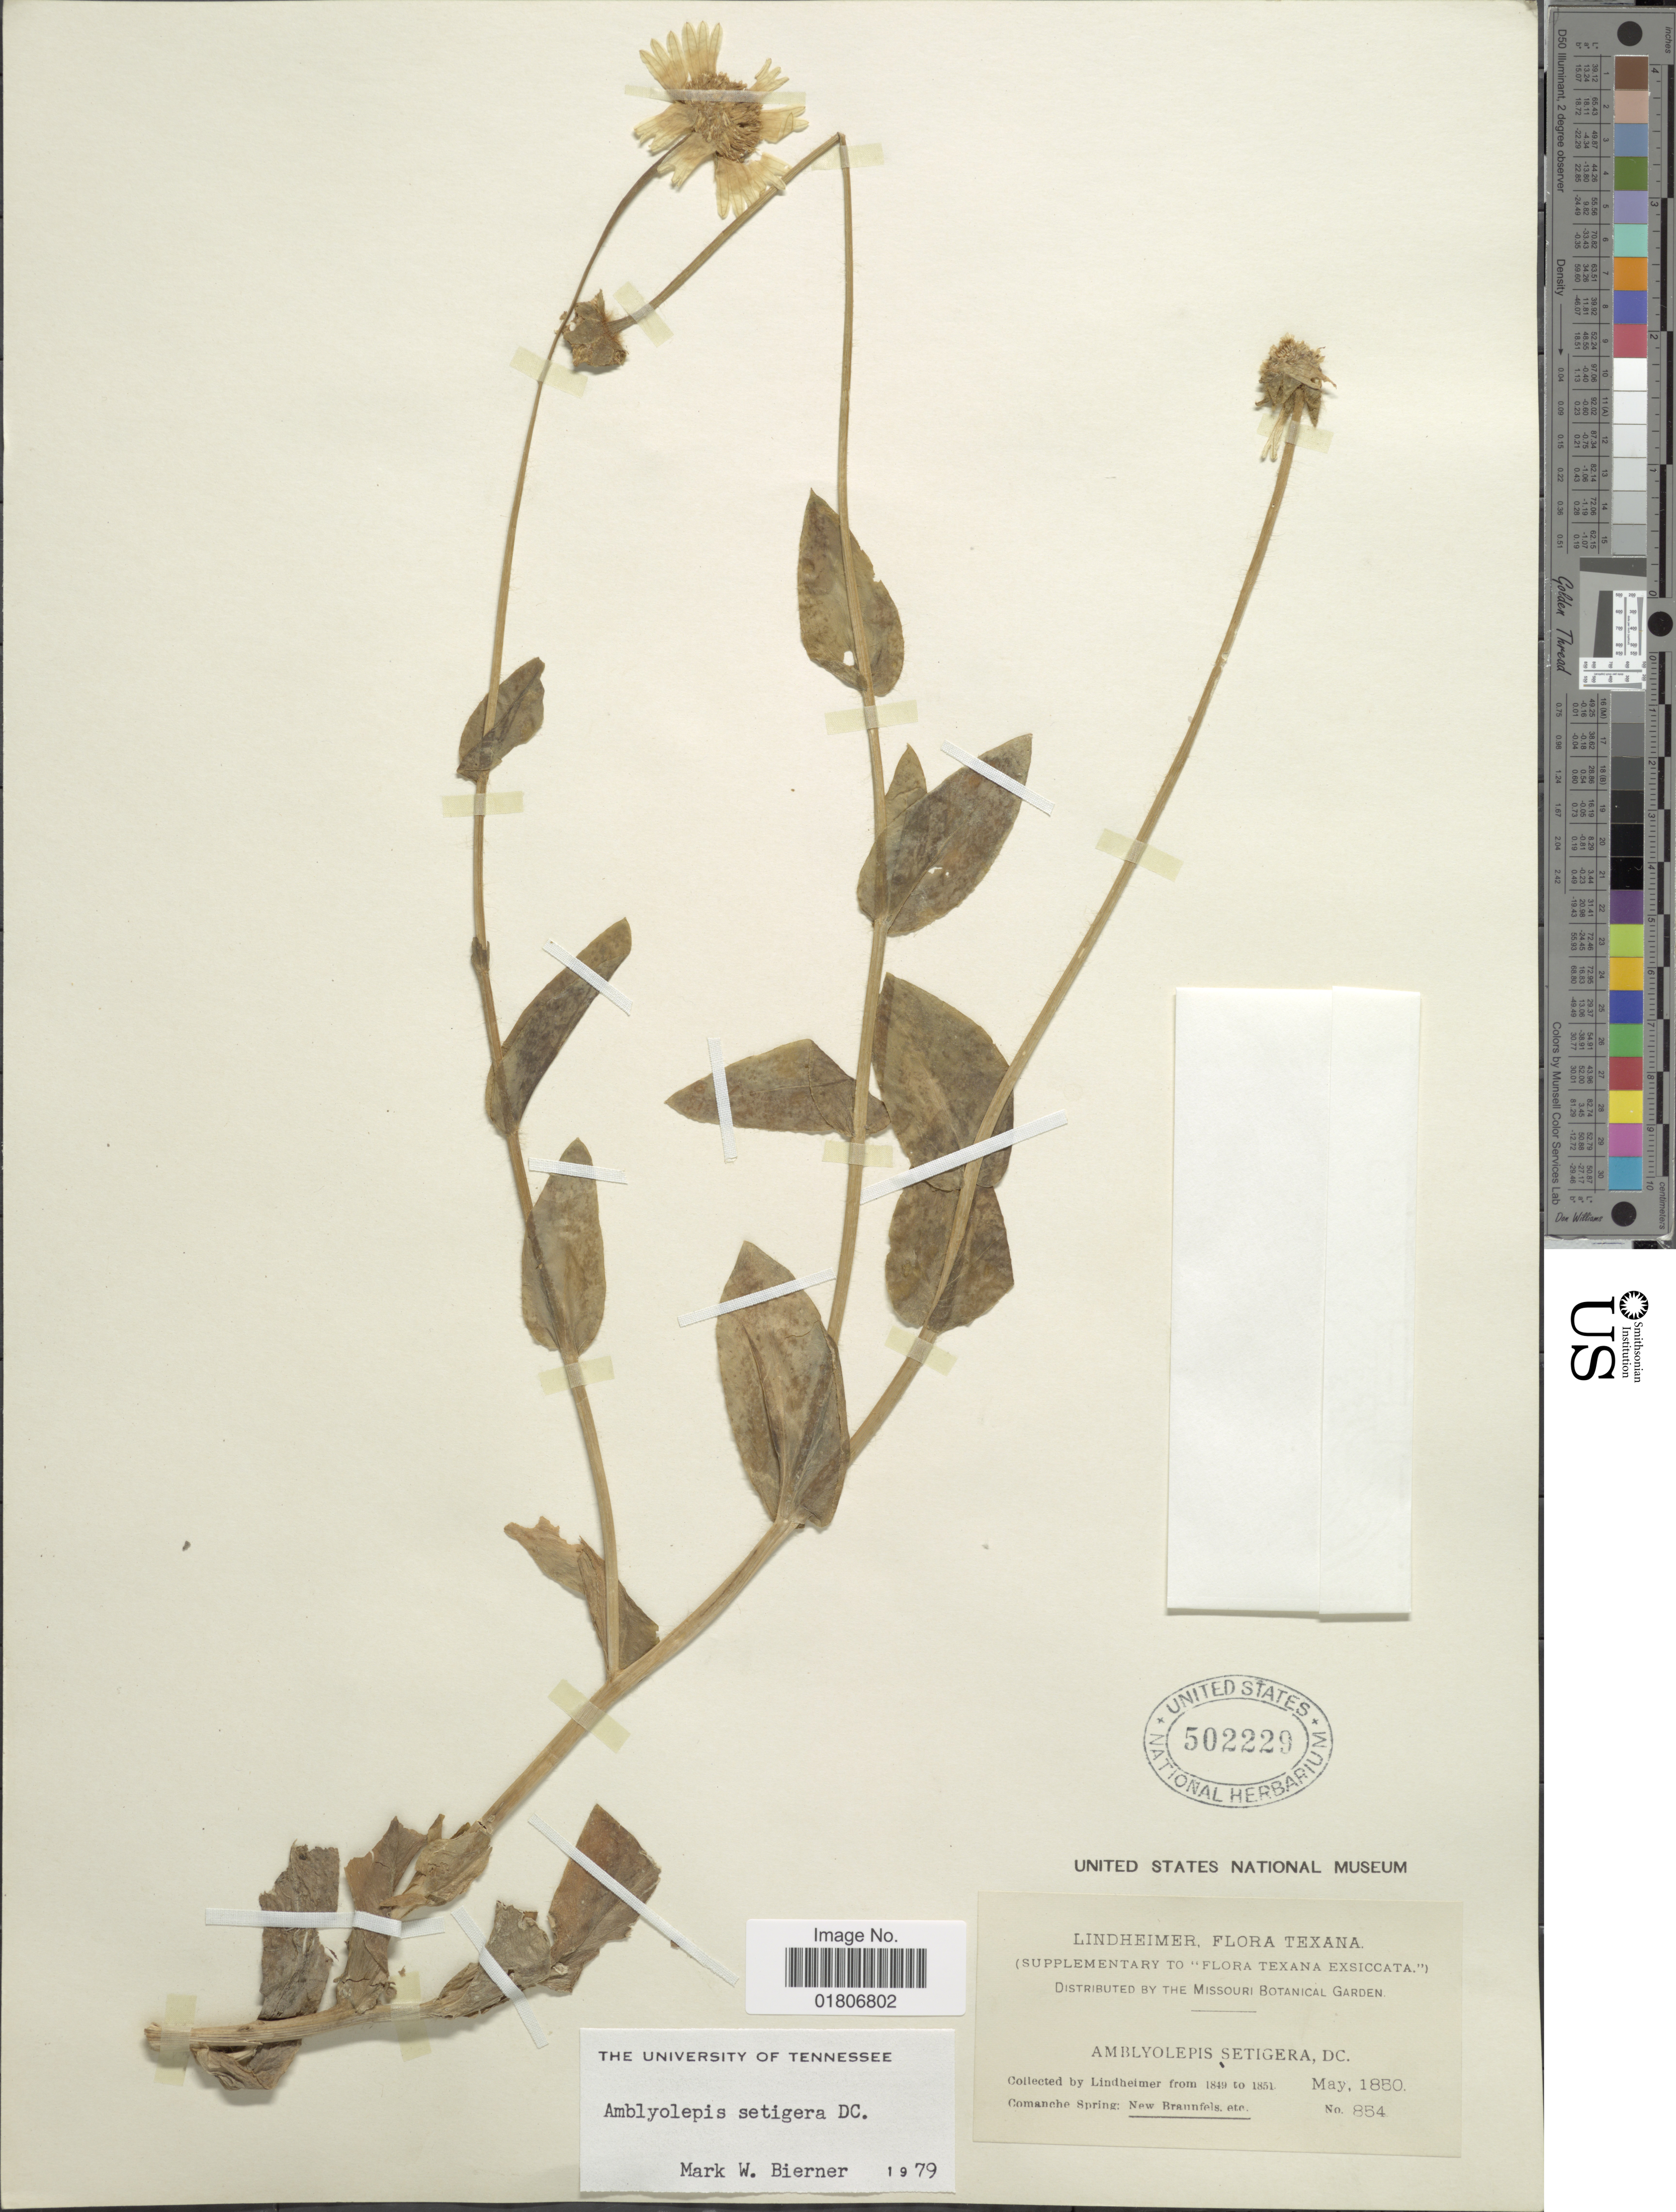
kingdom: Plantae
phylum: Tracheophyta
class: Magnoliopsida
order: Asterales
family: Asteraceae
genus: Amblyolepis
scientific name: Amblyolepis setigera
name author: DC.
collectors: -. Lindheimer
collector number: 854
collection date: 1850-05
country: United States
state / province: Texas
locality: Comanche Spring: New Braunfels etc.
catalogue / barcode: US 502229